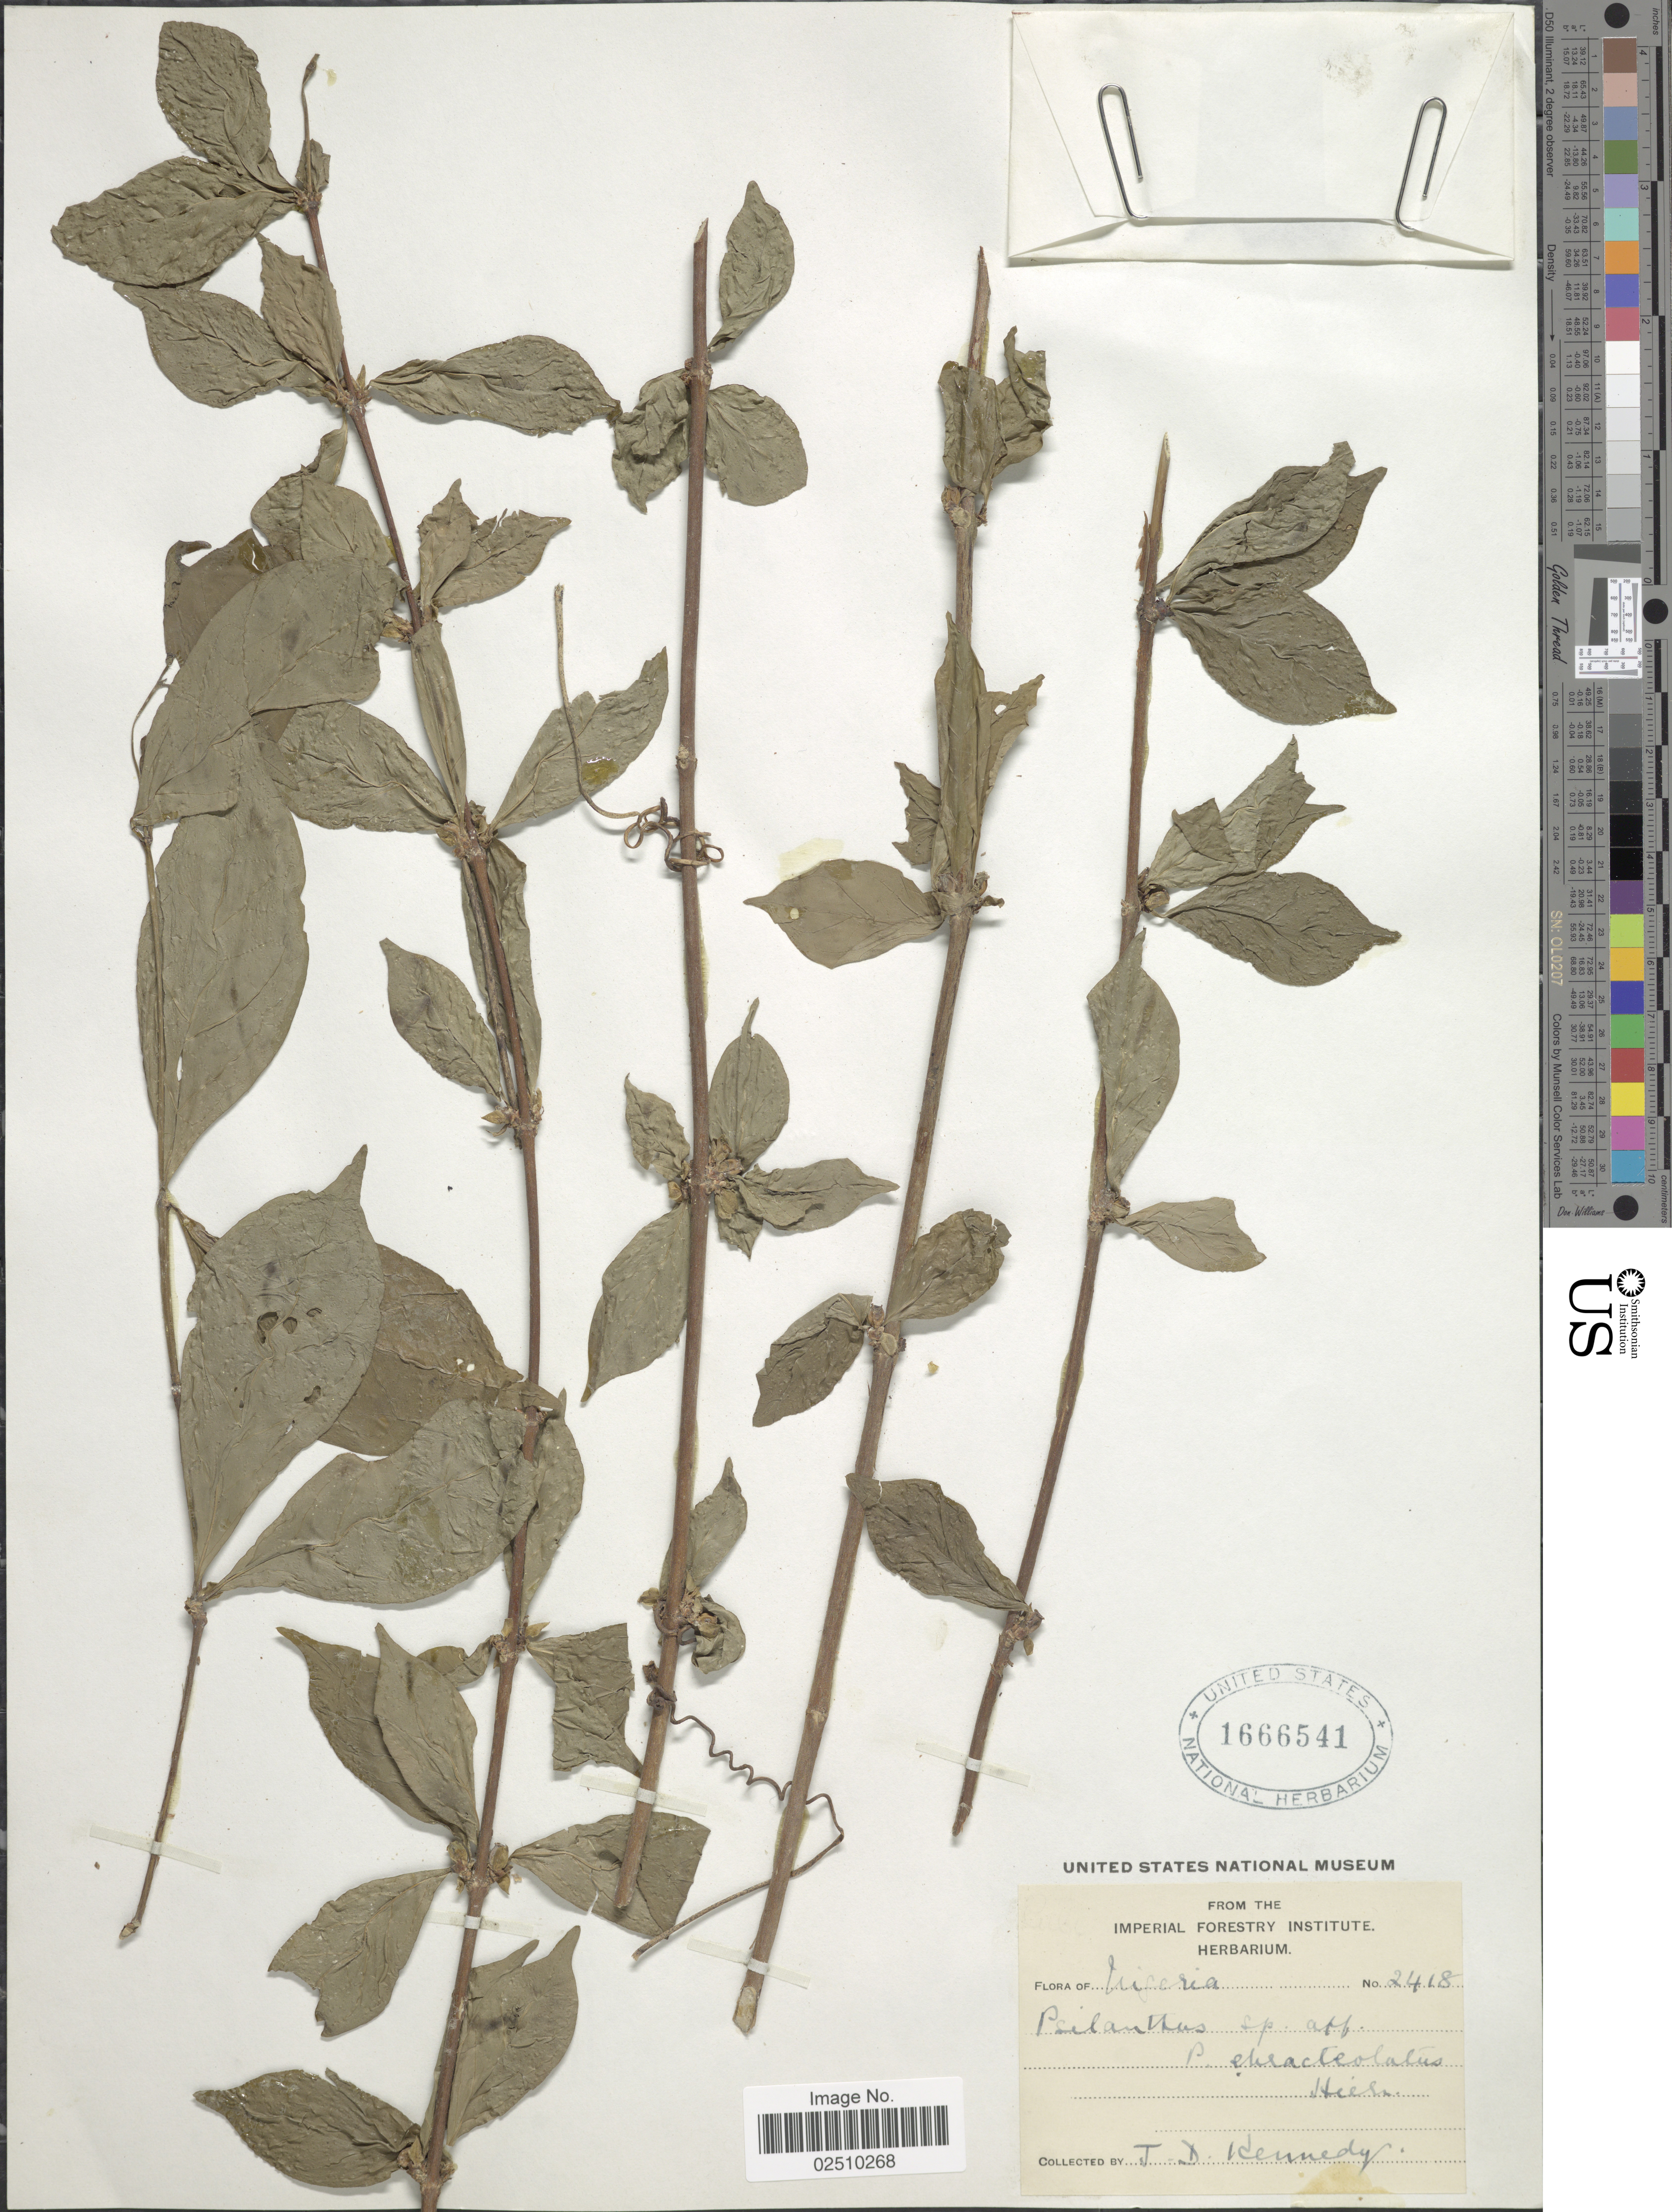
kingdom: Plantae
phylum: Tracheophyta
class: Magnoliopsida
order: Gentianales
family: Rubiaceae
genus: Psilanthus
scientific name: Psilanthus sp.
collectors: J. D. Kennedy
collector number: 2418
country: Nigeria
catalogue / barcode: US 1666541